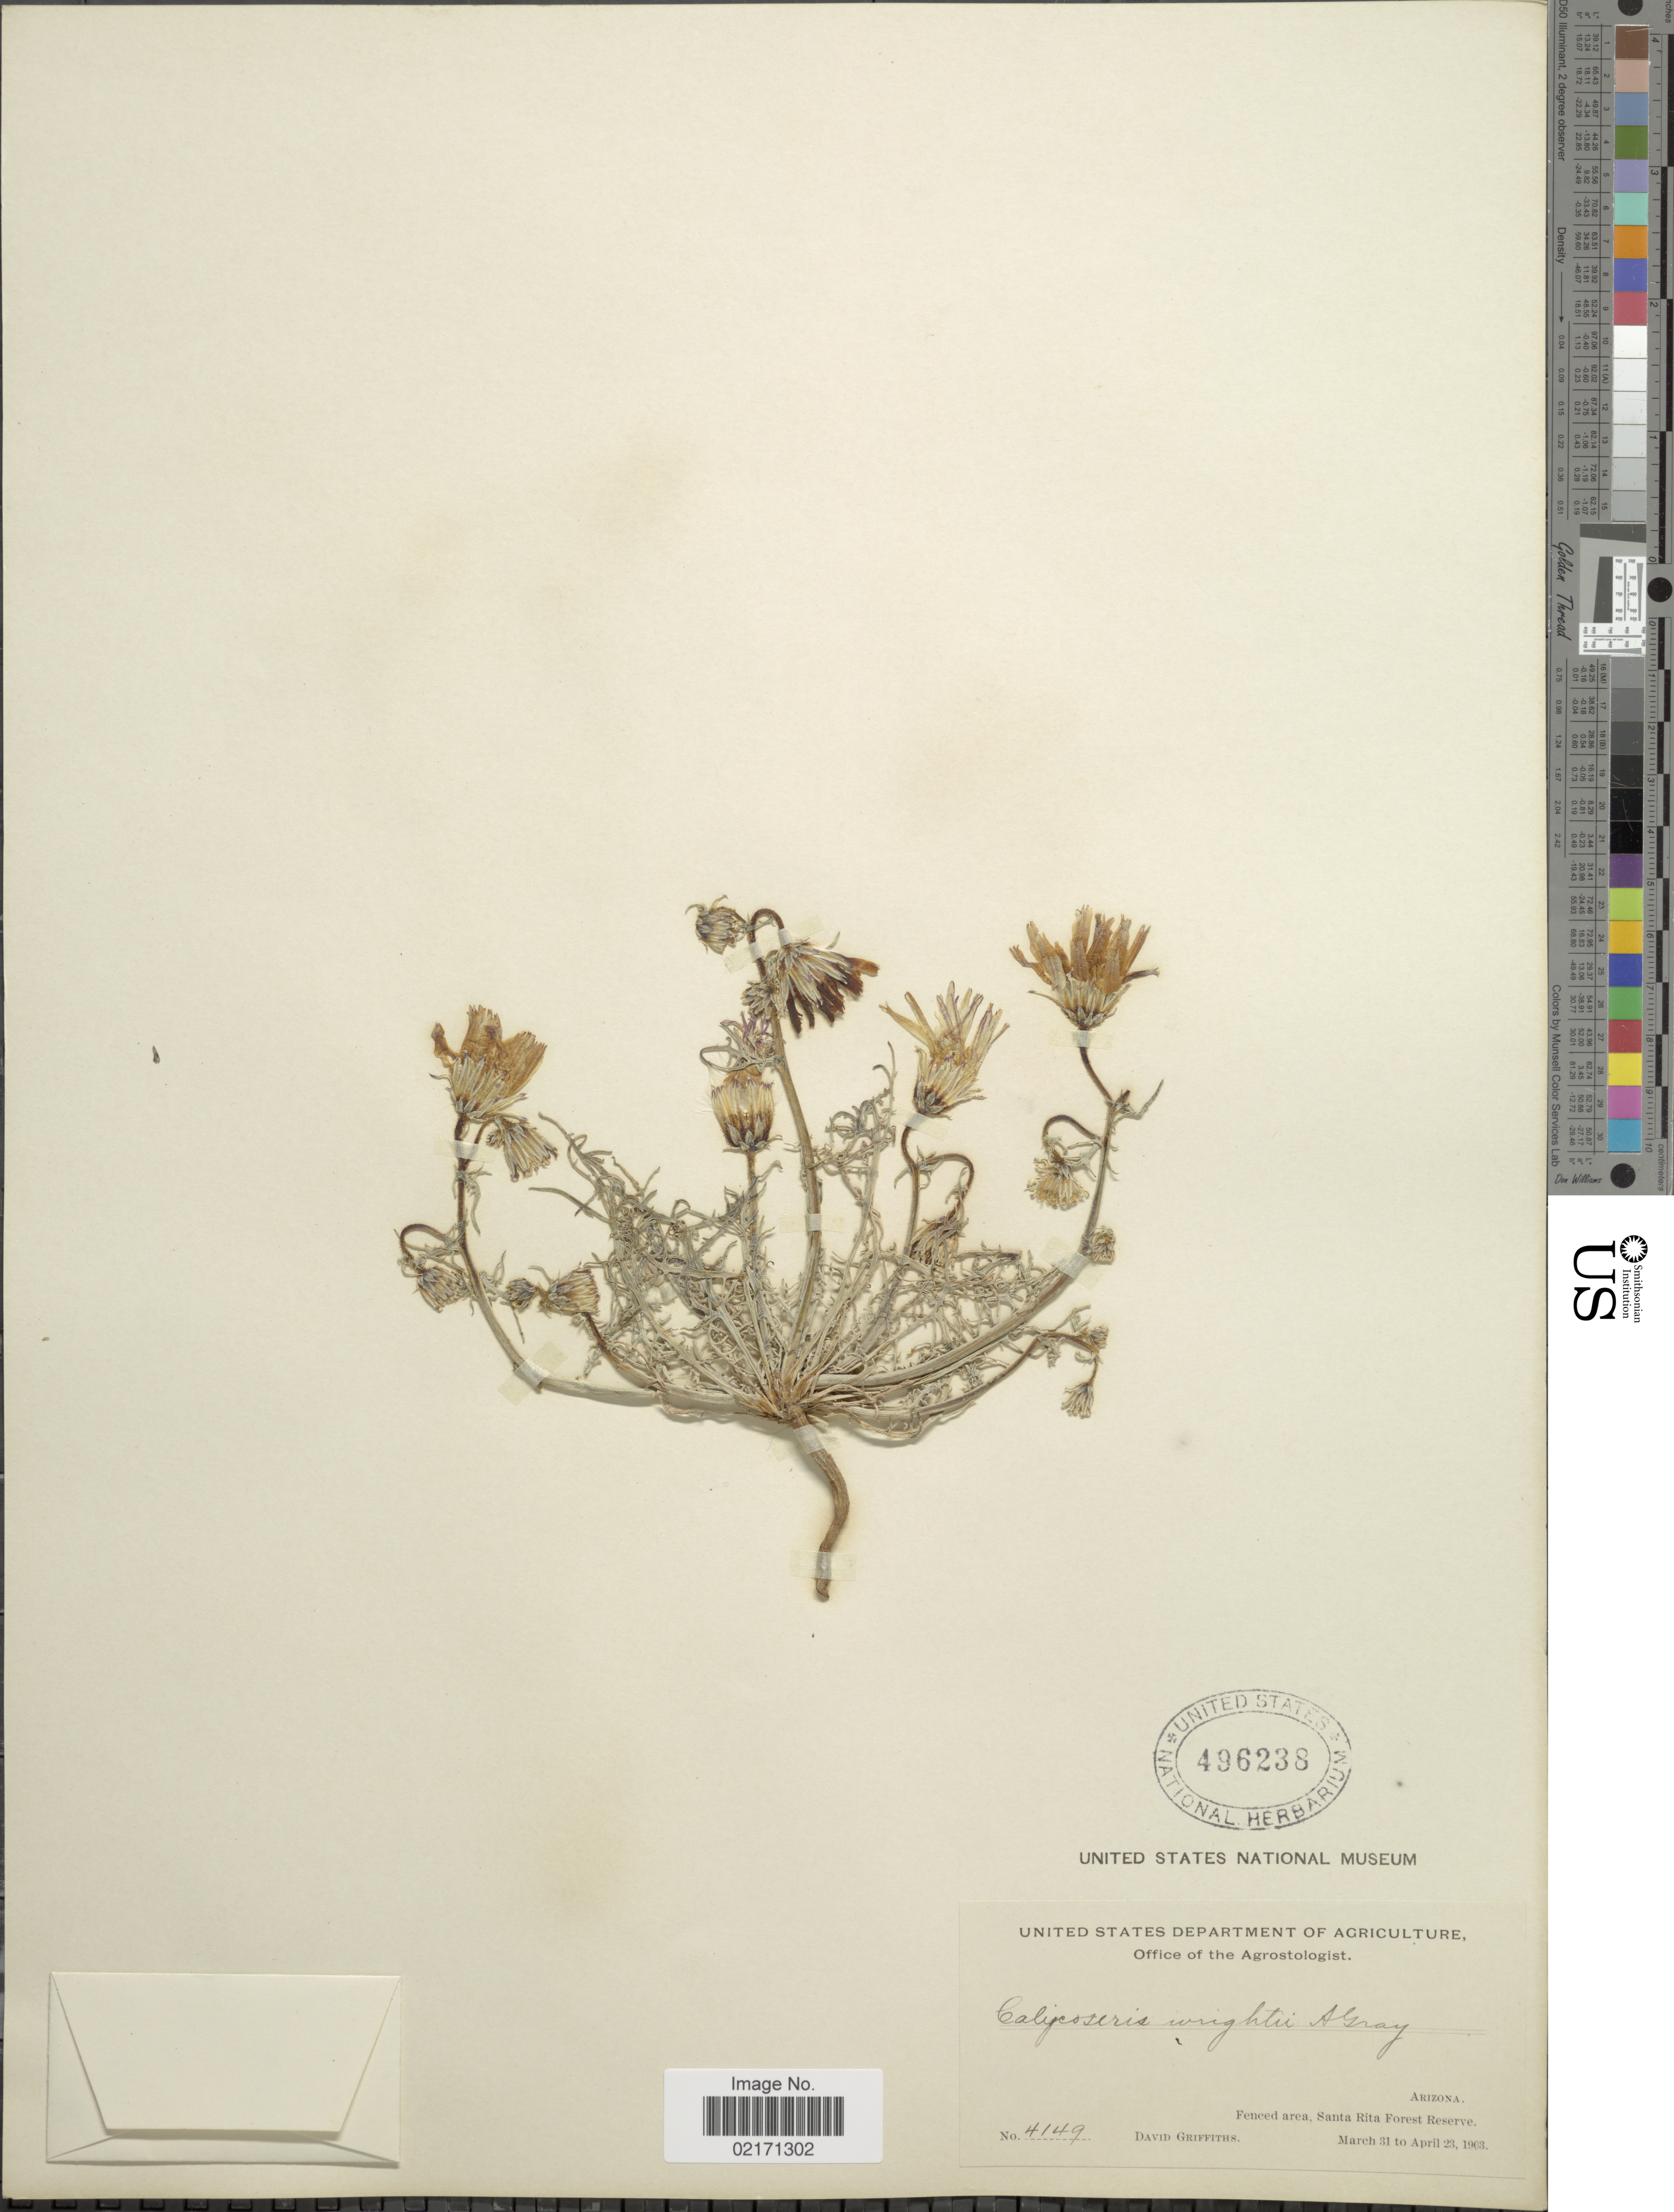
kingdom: Plantae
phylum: Tracheophyta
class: Magnoliopsida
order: Asterales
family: Asteraceae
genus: Calycoseris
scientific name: Calycoseris wrightii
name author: A. Gray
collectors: D. Griffiths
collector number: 4149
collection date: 1903-03-31/1903-04-23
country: United States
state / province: Arizona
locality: Fenced area, Santa Rita Forest Reserve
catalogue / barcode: US 496238